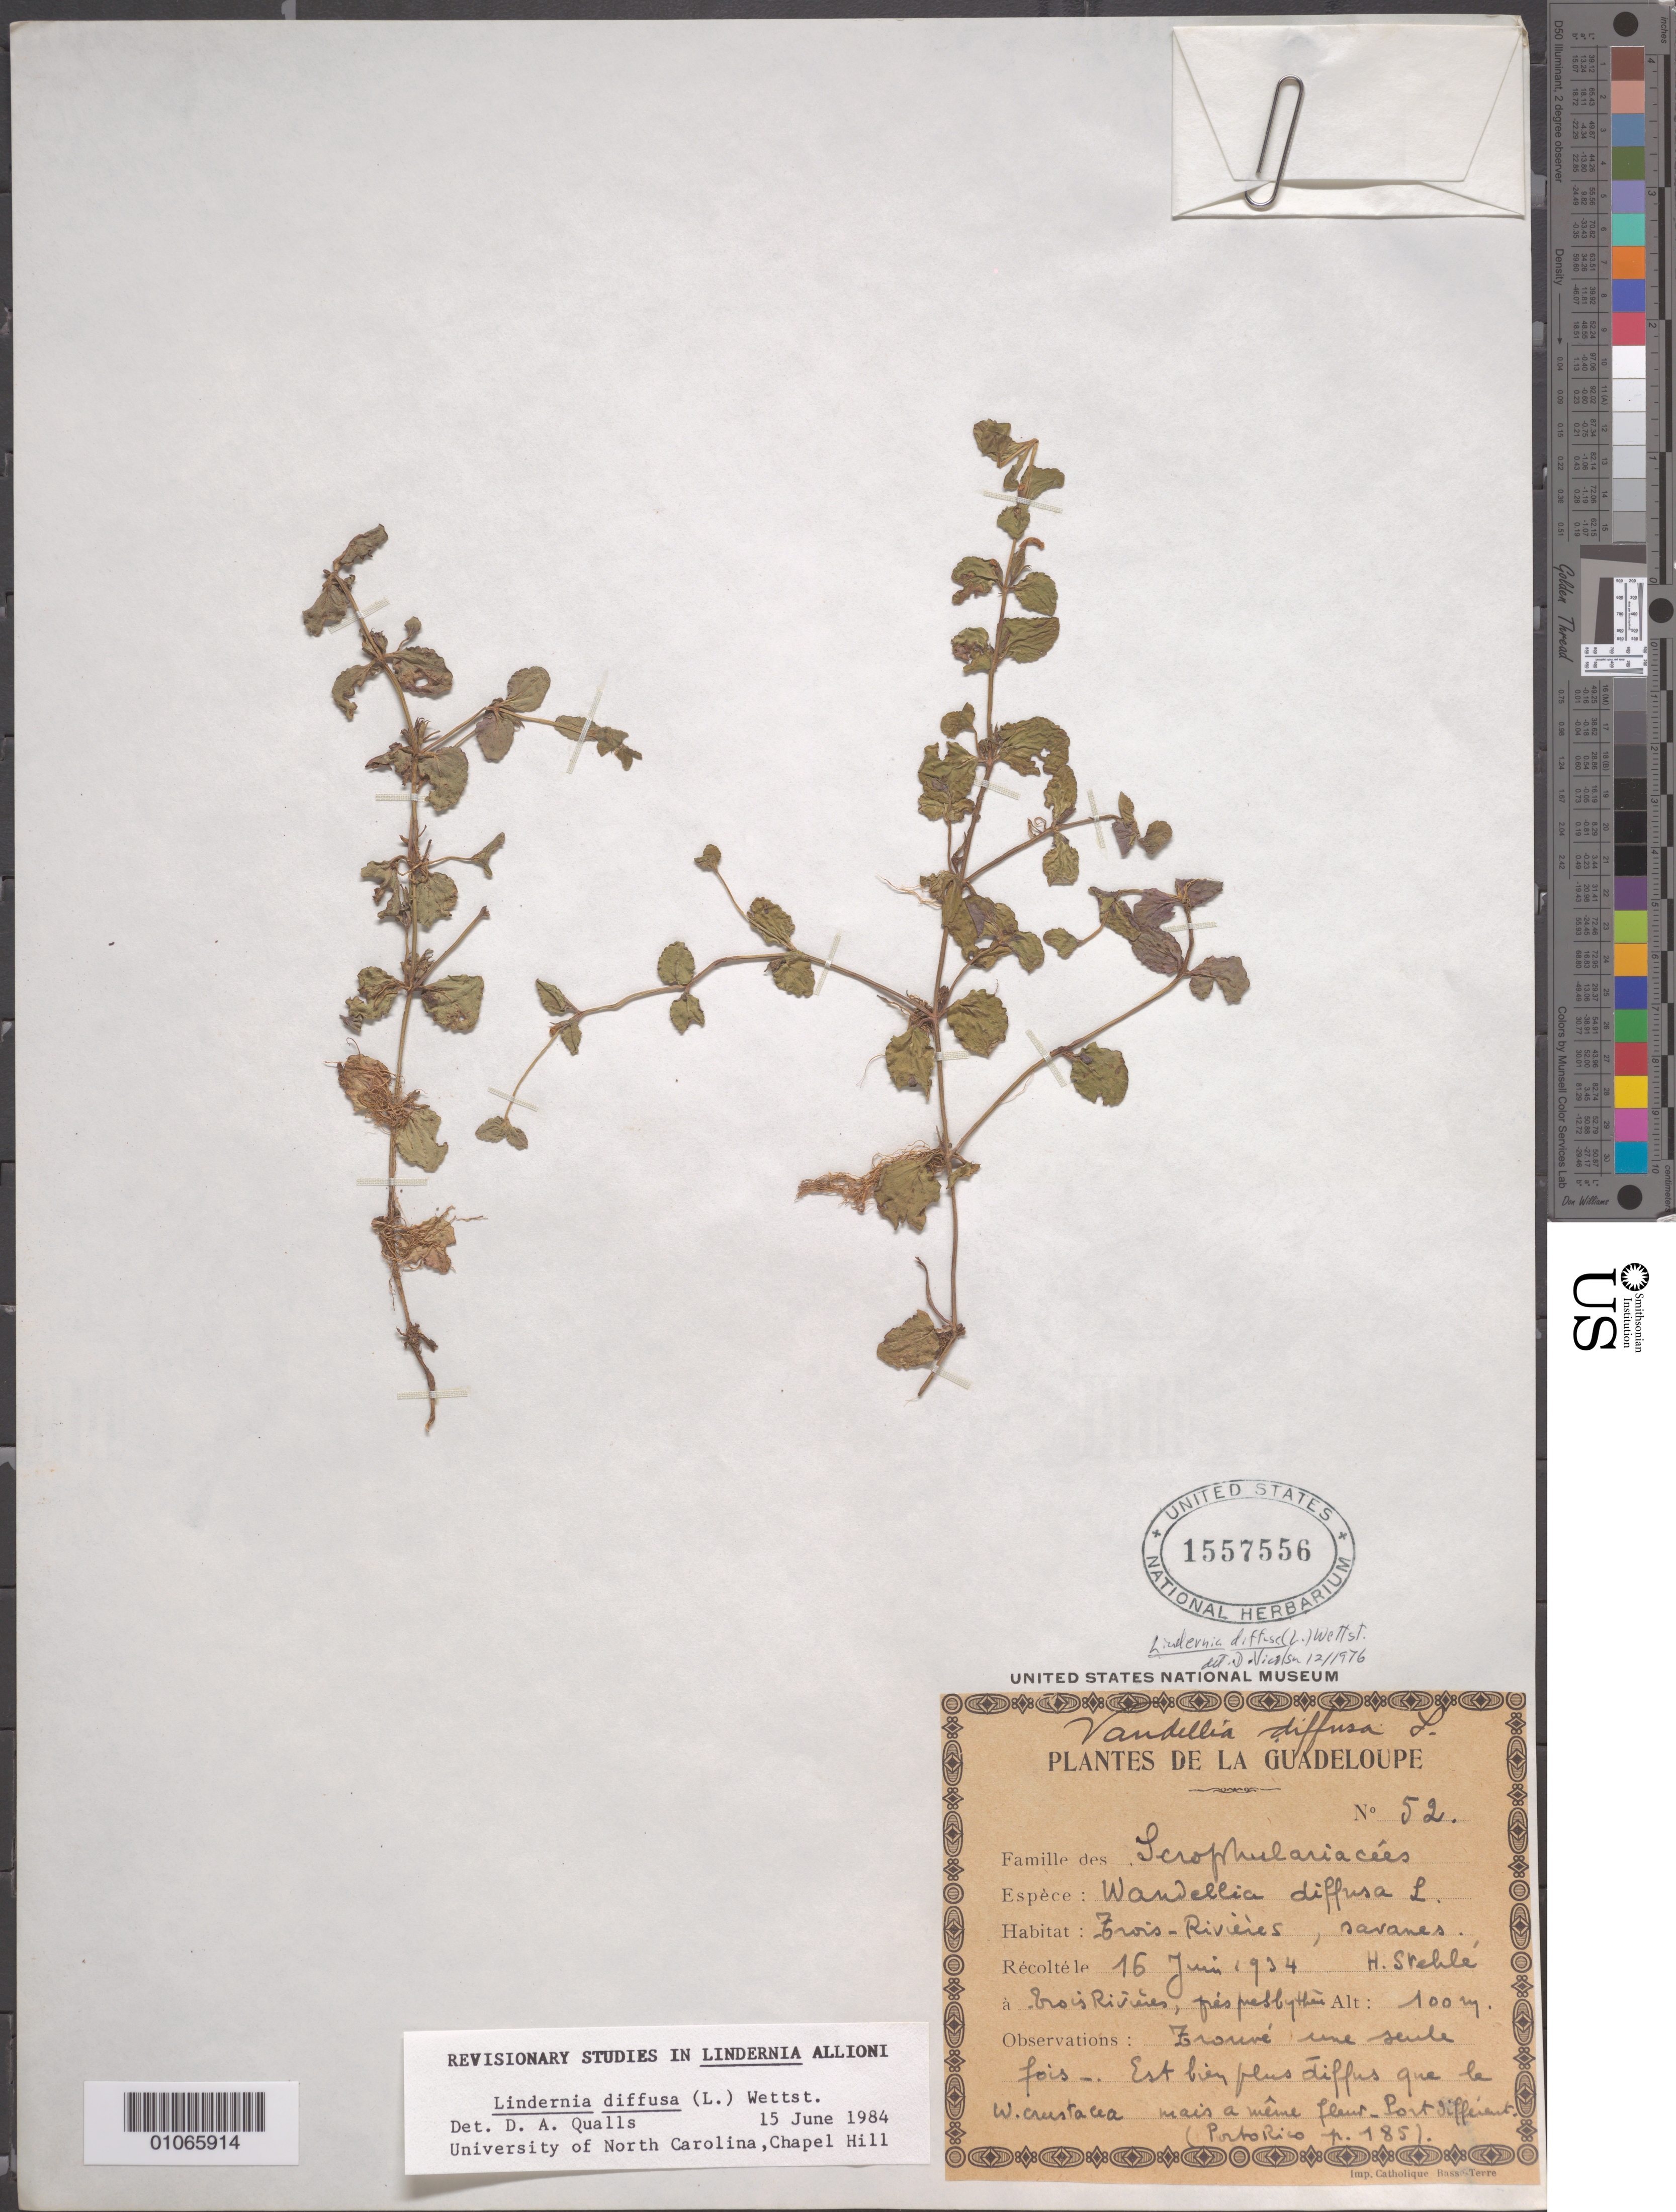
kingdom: Plantae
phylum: Tracheophyta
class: Magnoliopsida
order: Lamiales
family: Linderniaceae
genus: Lindernia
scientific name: Lindernia diffusa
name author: (L.) Wettst.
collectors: H. Stehlé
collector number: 52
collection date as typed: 16 Jun 1934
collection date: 1934-06-16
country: Guadeloupe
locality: Savannahs, River Trois, growing in fallow soil.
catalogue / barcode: US 1557556